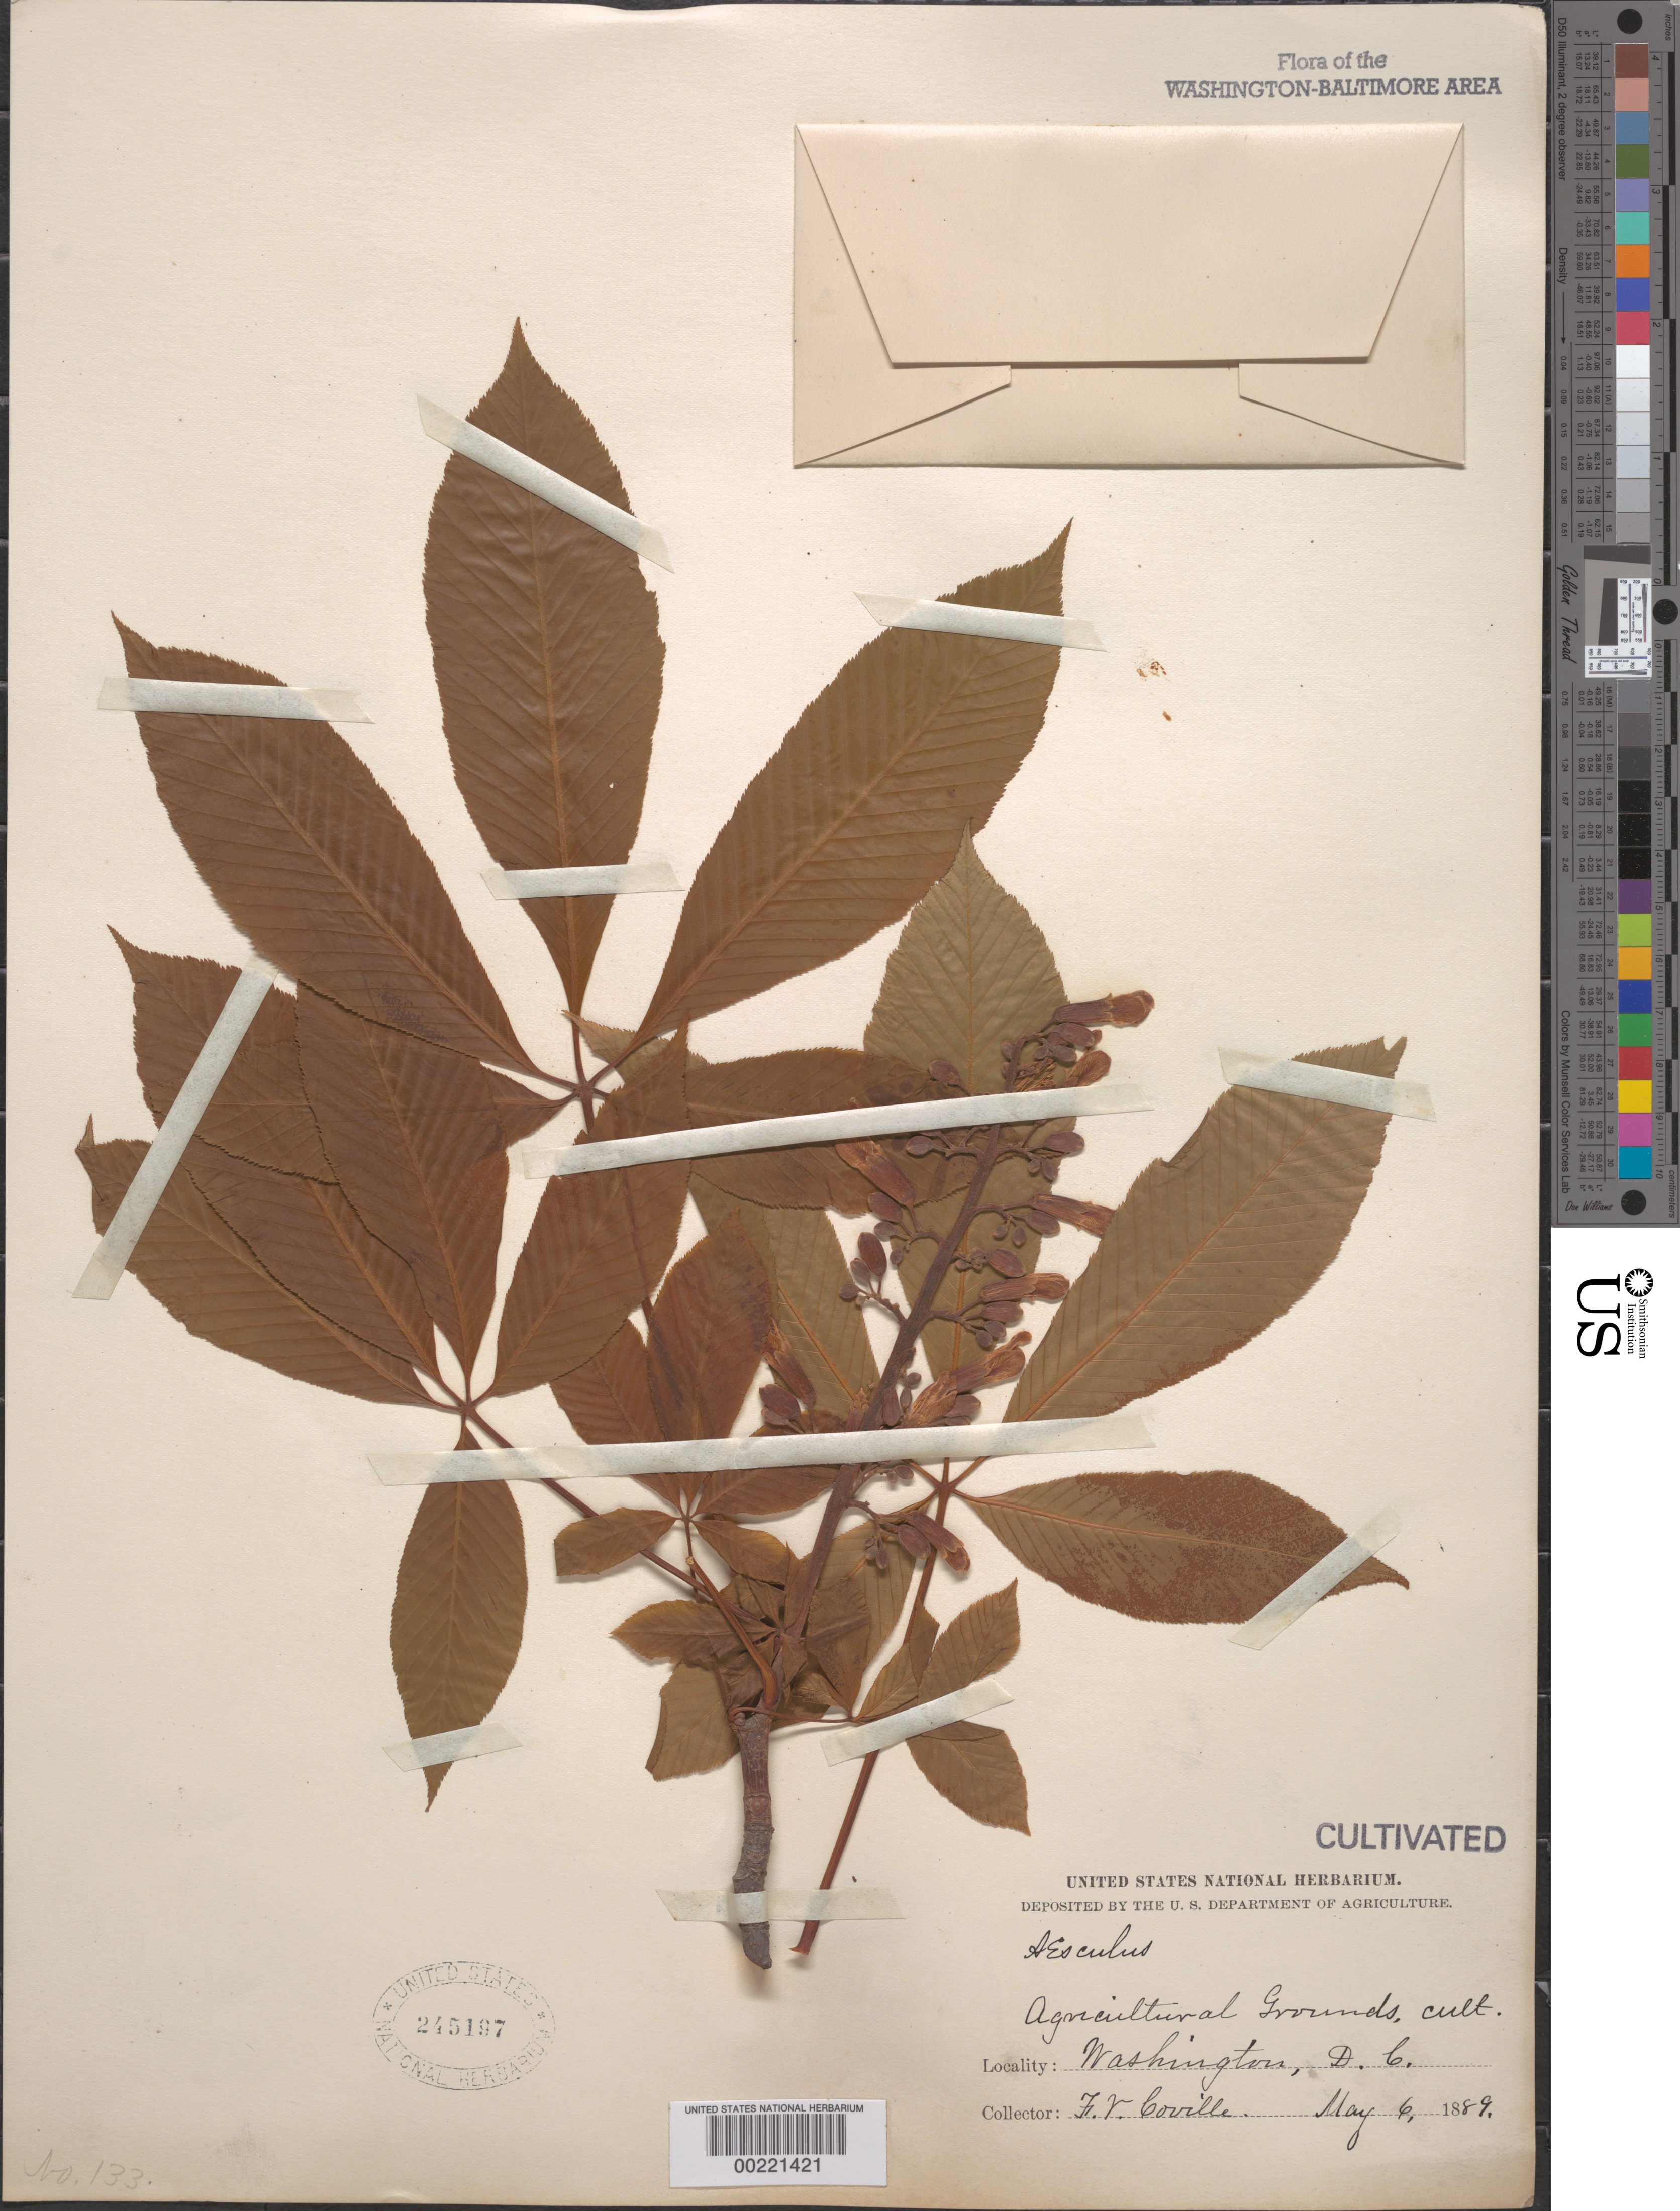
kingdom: Plantae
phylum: Tracheophyta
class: Magnoliopsida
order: Sapindales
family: Sapindaceae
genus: Aesculus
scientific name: Aesculus sp.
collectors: F. V. Coville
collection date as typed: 06 May 1889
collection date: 1889-05-06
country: United States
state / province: District of Columbia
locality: Department of Agriculture grounds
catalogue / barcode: US 245197